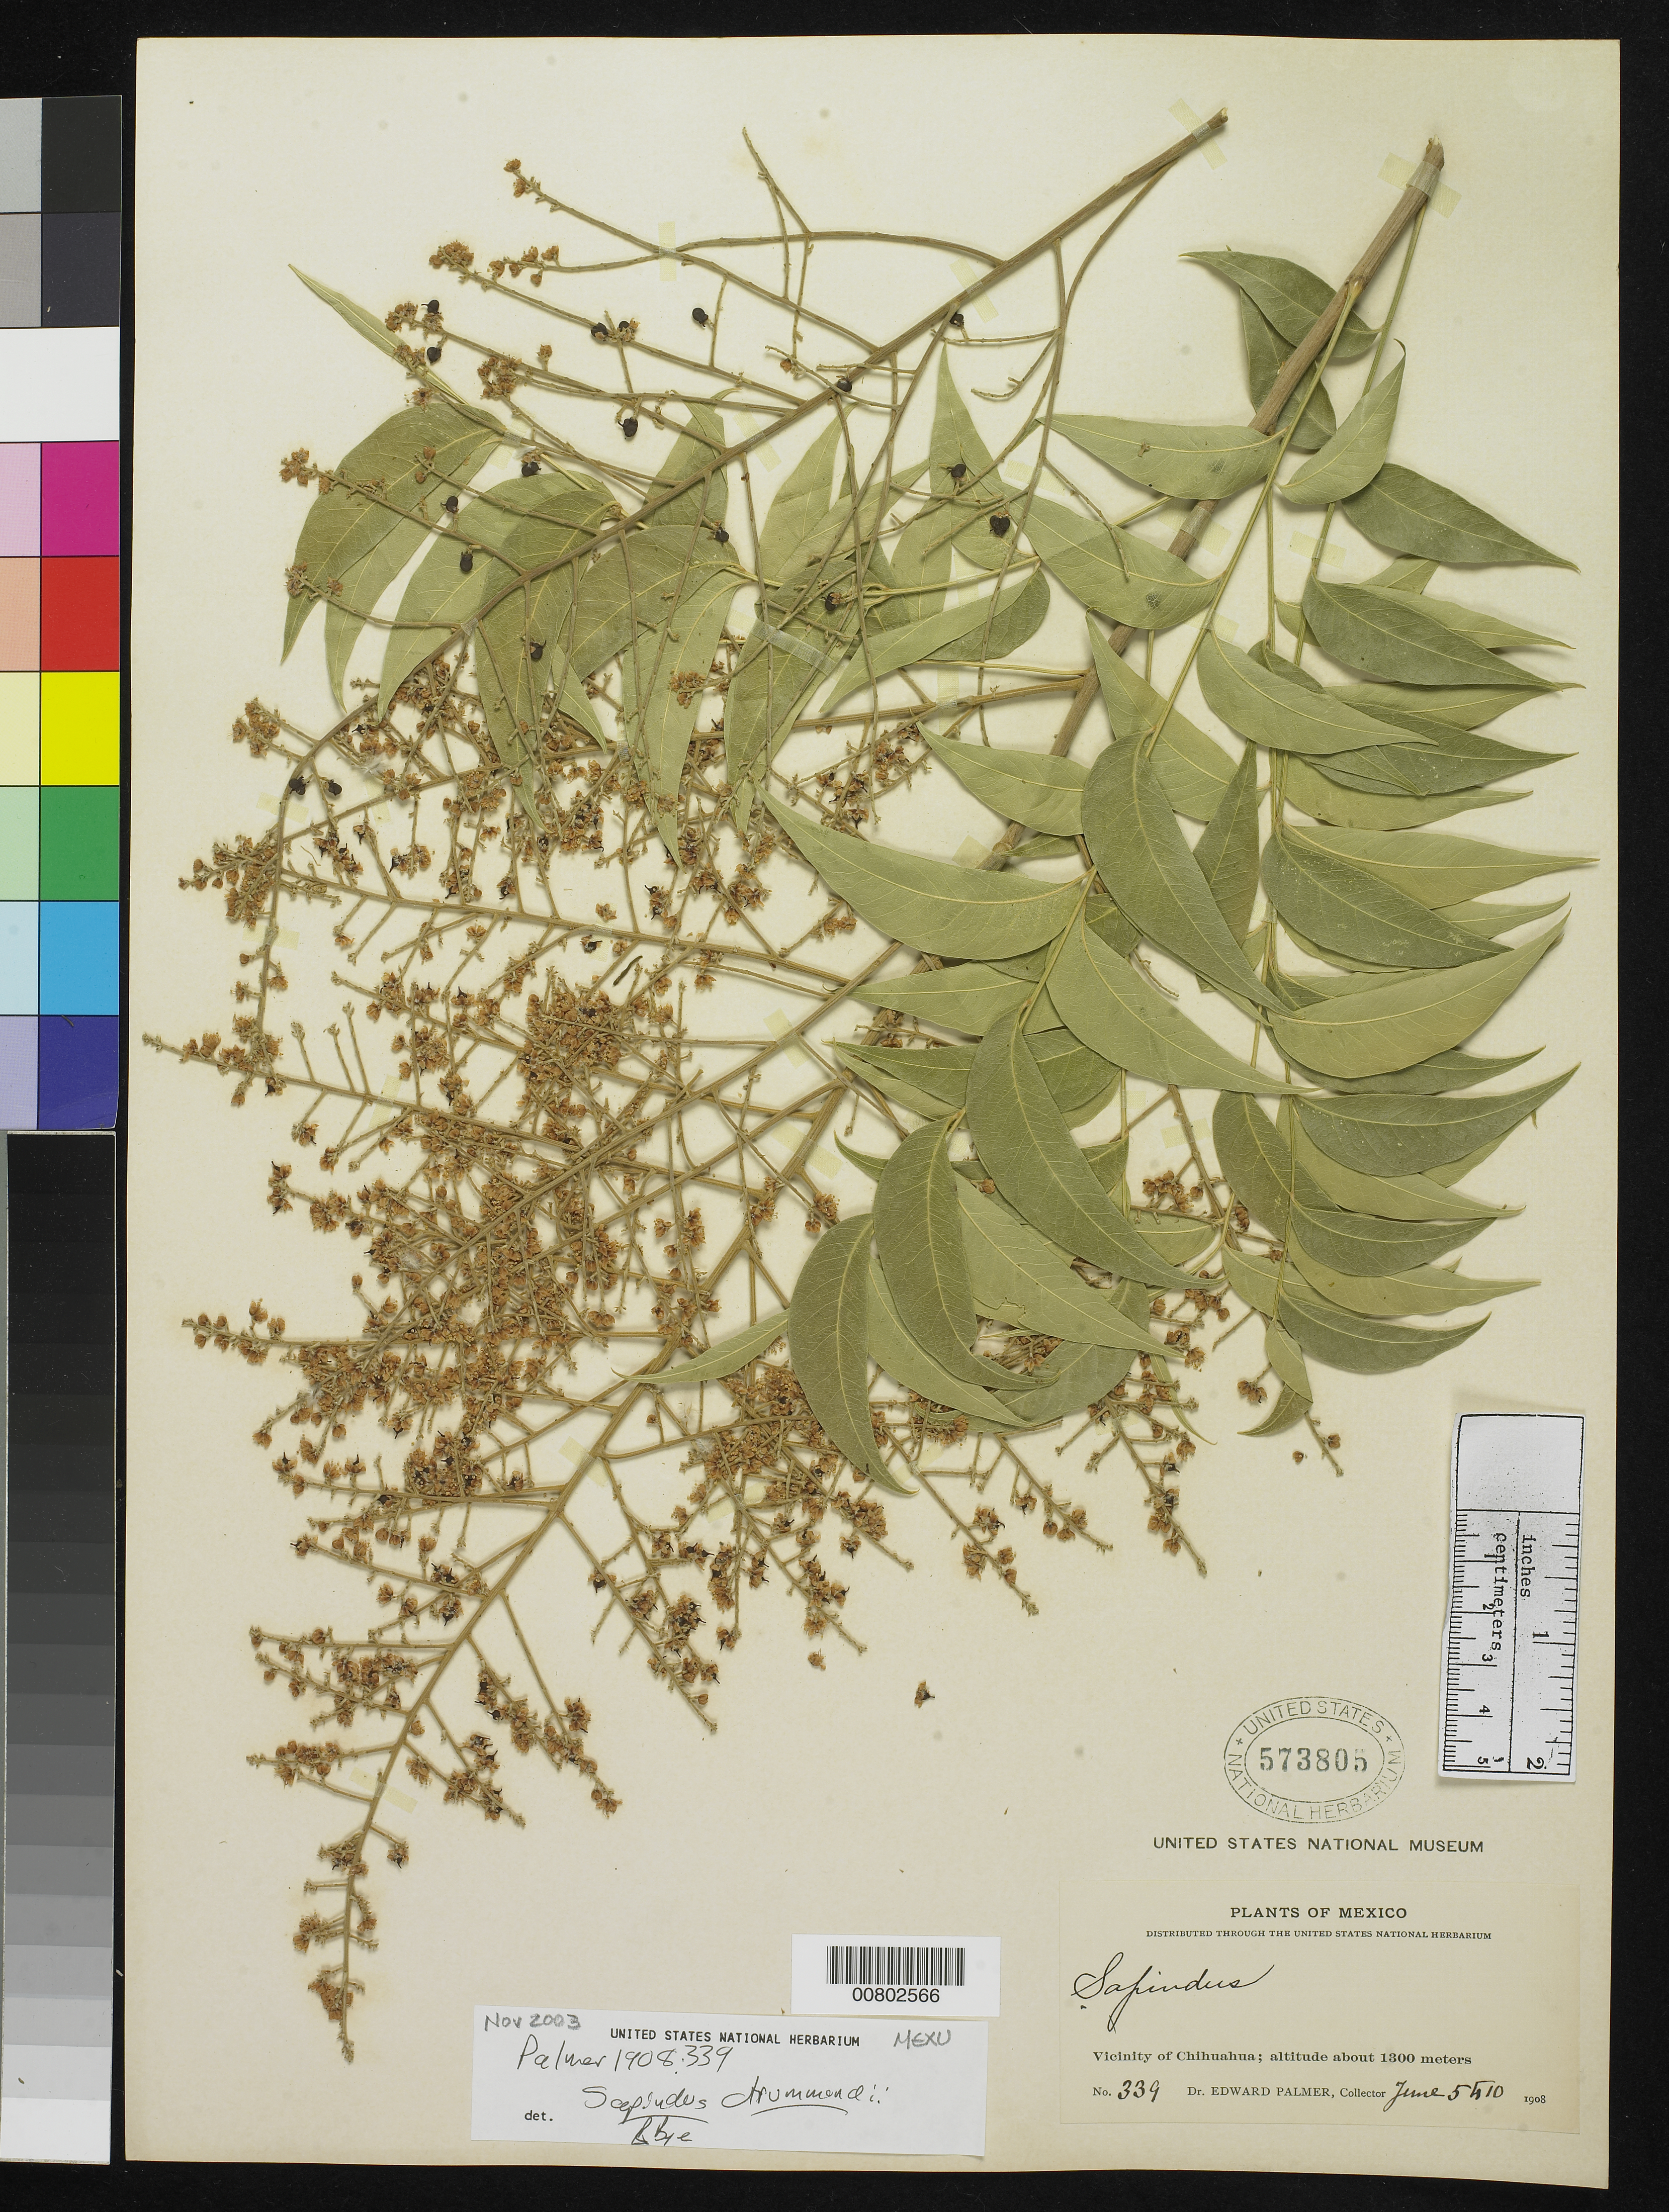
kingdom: Plantae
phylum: Tracheophyta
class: Magnoliopsida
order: Sapindales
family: Sapindaceae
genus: Sapindus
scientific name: Sapindus drummondii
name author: Hook. & Arn.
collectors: E. Palmer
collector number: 339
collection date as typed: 05 Jun 1908 to 10 Jun 1908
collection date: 1908-06-05/1908-06-10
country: Mexico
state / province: Chihuahua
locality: Vicinity of Chihuahua.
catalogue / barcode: US 573805